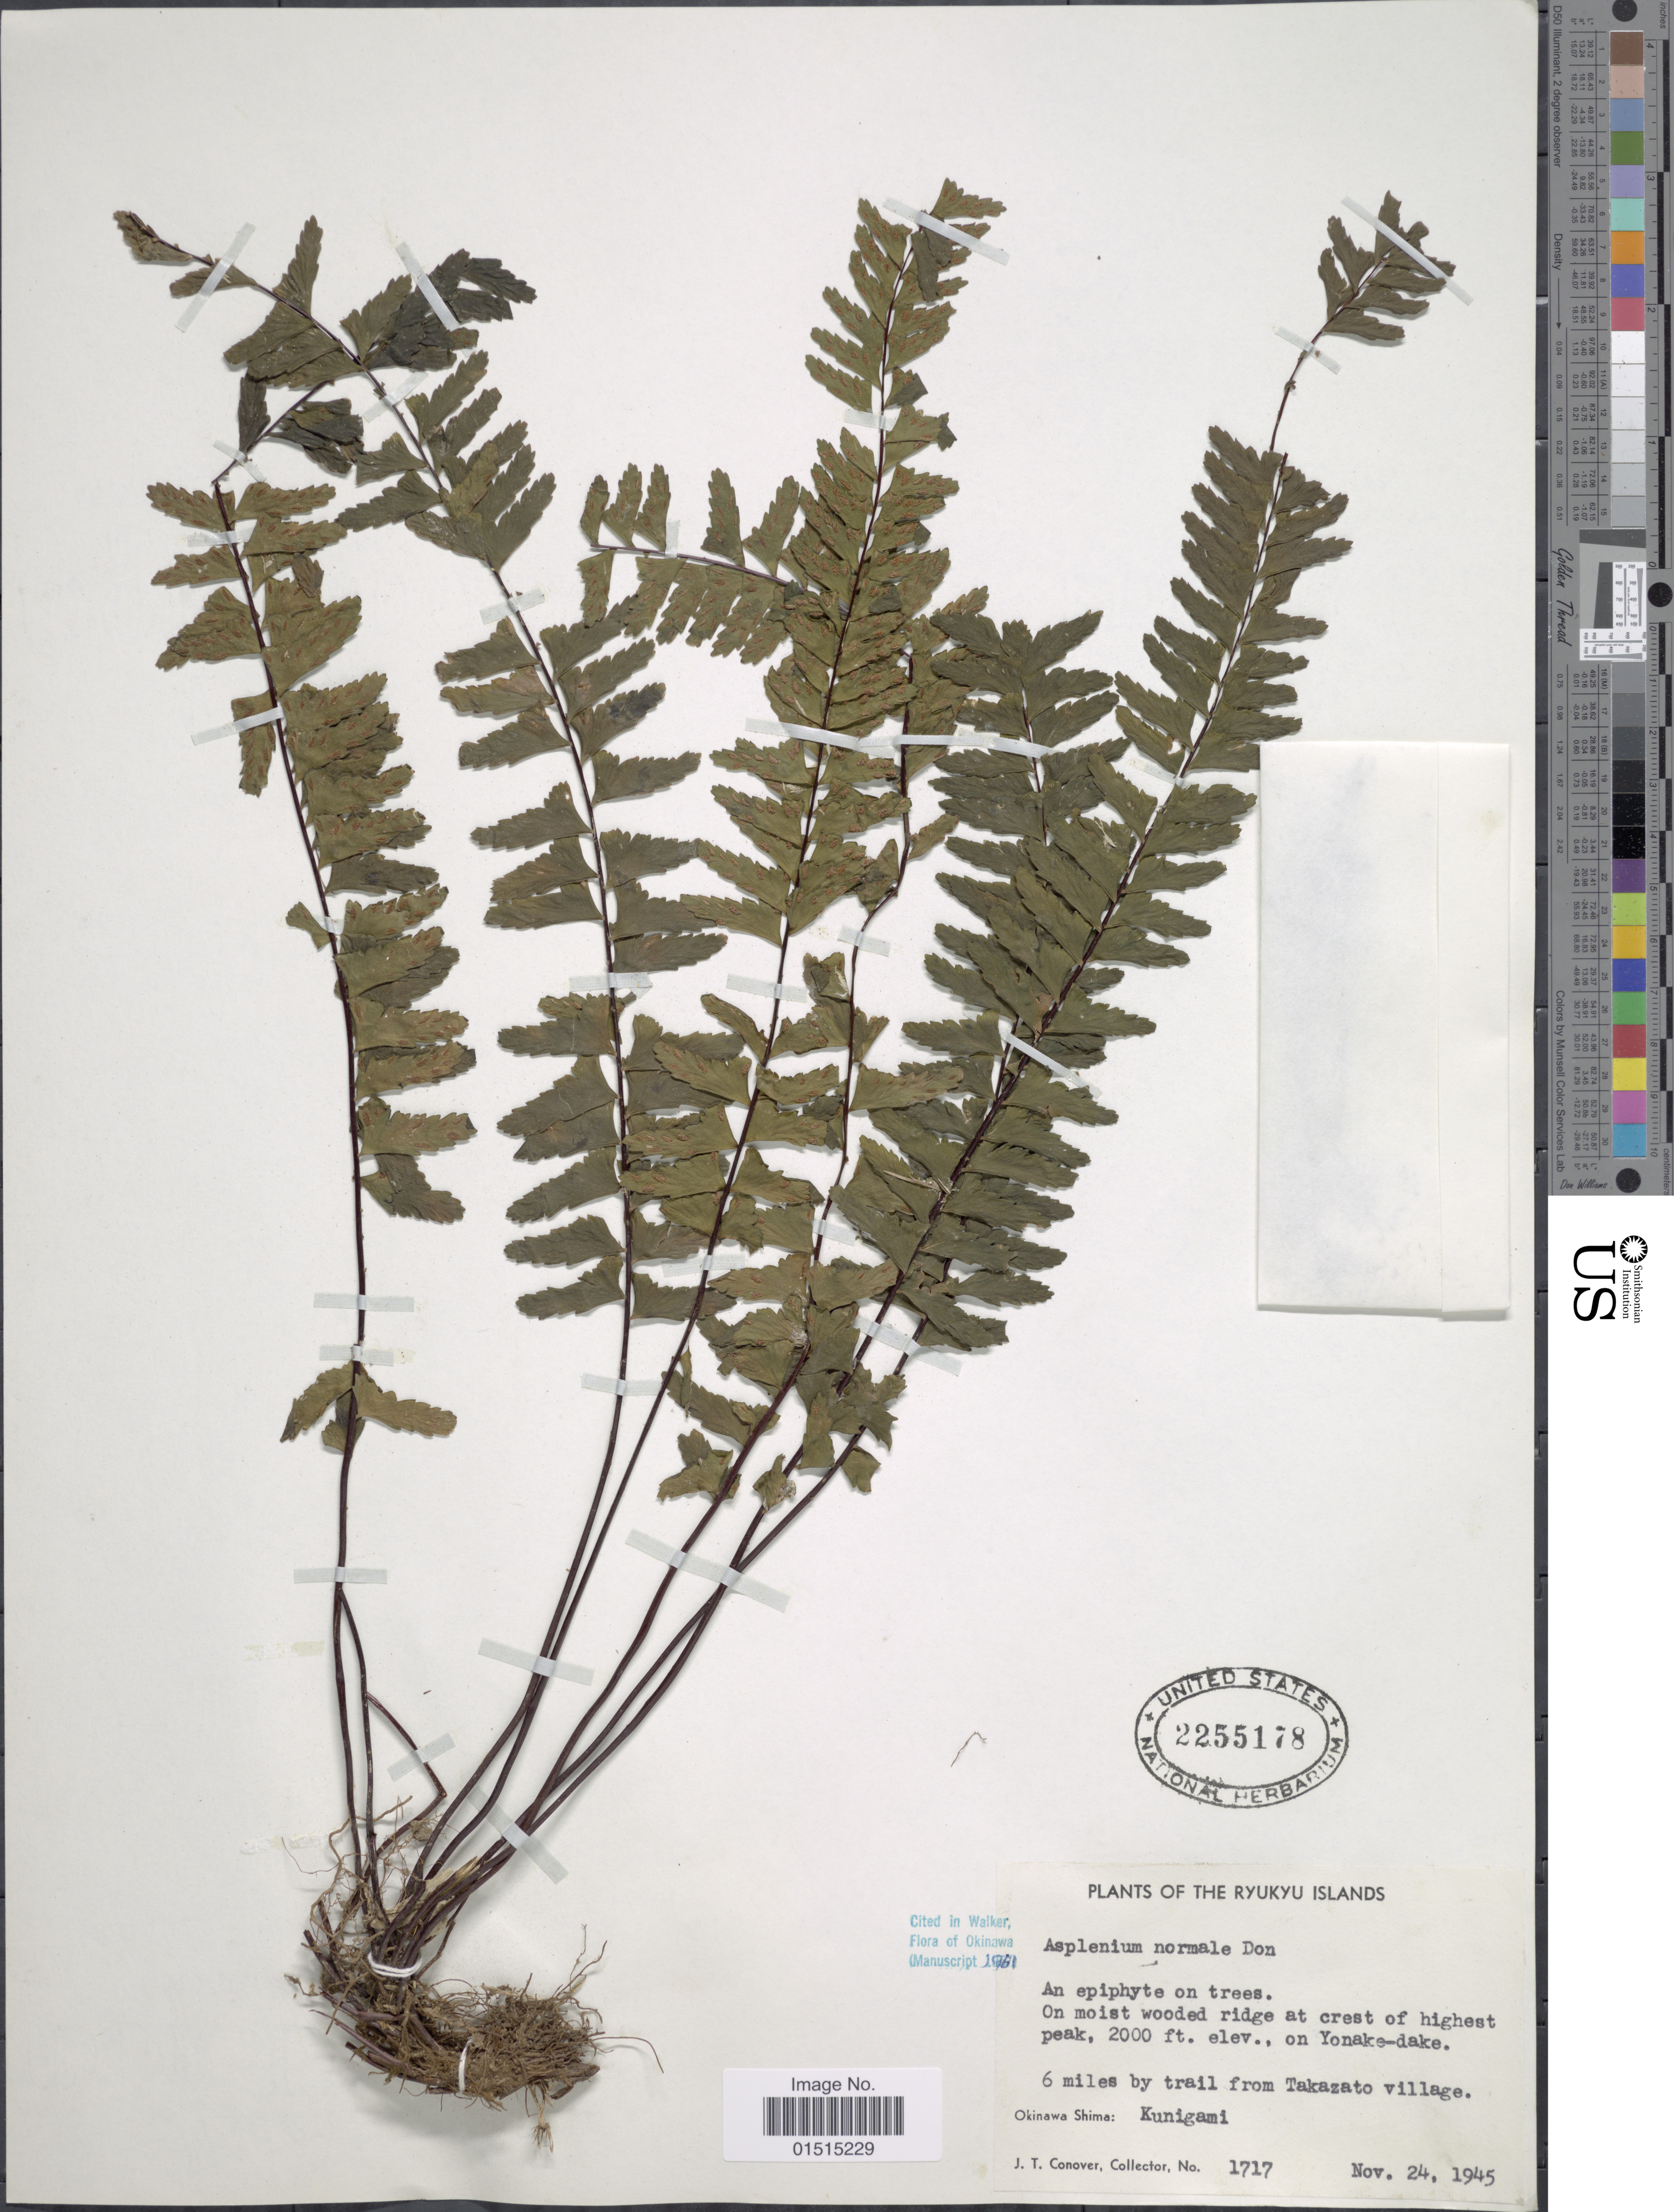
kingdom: Plantae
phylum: Tracheophyta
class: Polypodiopsida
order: Polypodiales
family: Aspleniaceae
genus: Asplenium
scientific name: Asplenium normale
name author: D. Don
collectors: J. T. Conover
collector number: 1717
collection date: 1945-11-24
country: Japan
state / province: Okinawa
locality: An epiphyte on trees. On moist wooded ridge at crest of highest peak on Yonake-dake, 6 miles by trail from Takazato Village, Kunigami. Okinawa Shima.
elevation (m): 610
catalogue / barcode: US 2255178